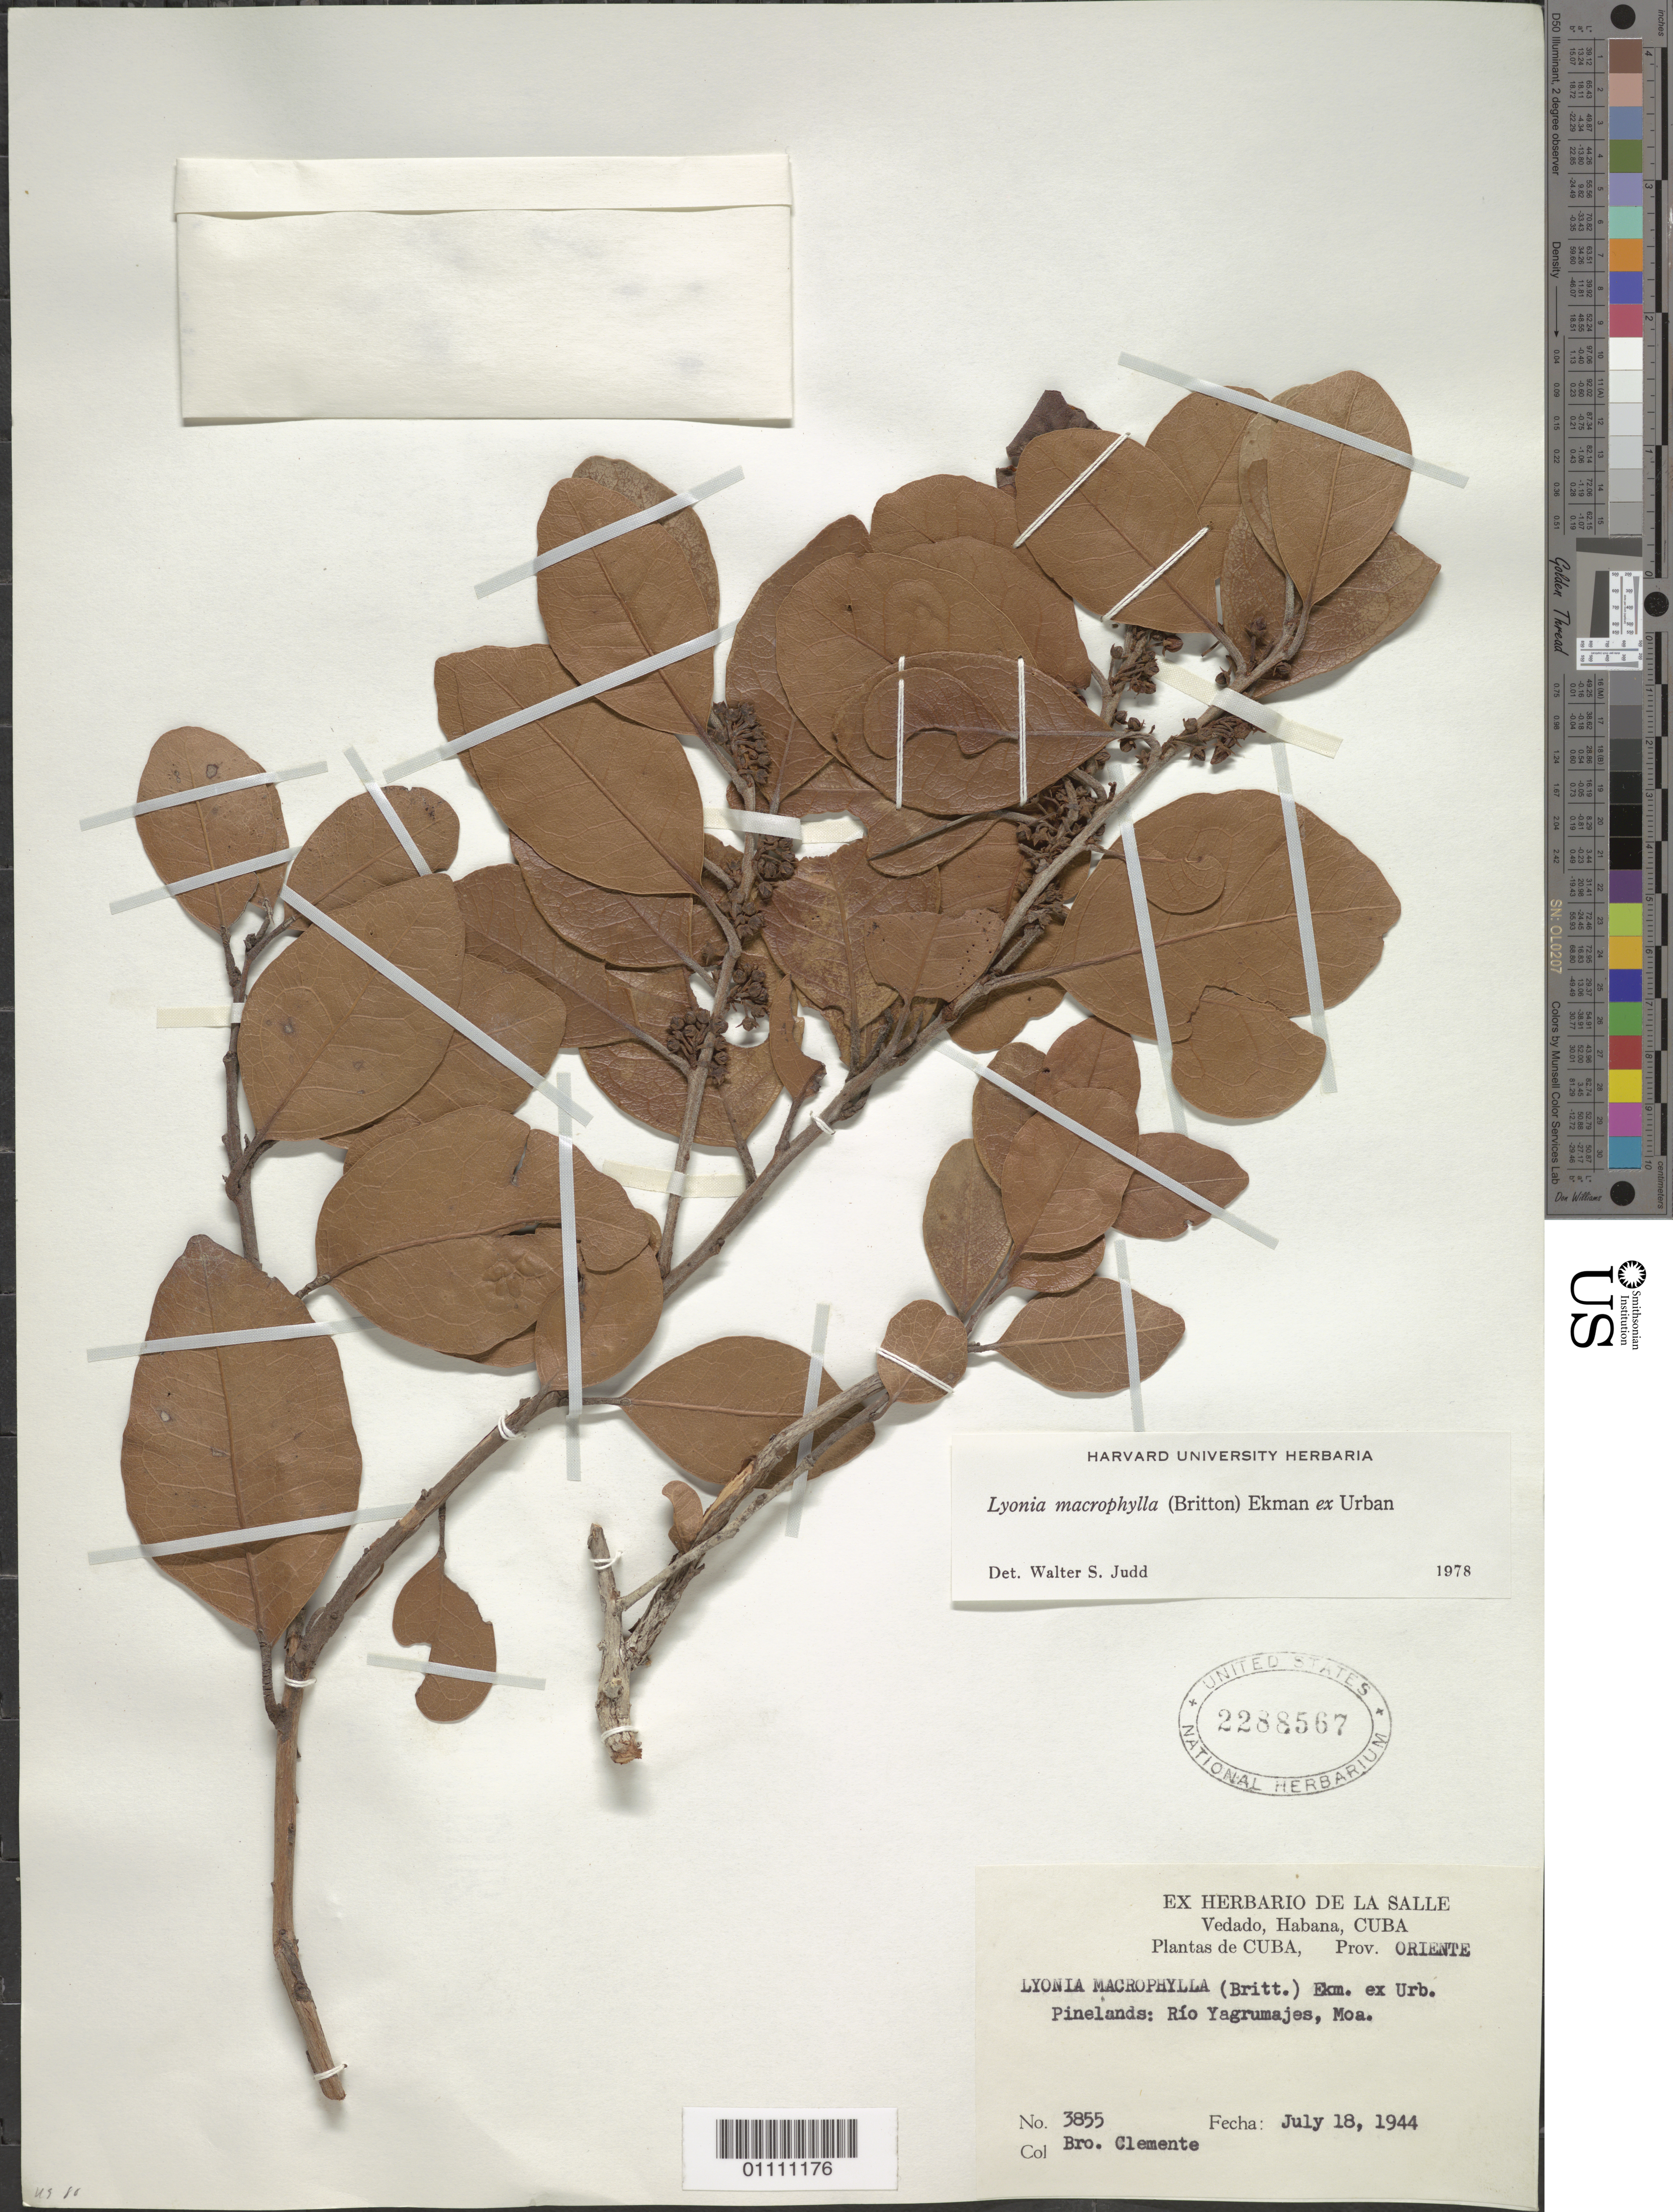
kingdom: Plantae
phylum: Tracheophyta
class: Magnoliopsida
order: Ericales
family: Ericaceae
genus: Lyonia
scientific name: Lyonia macrophylla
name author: (Britton) Ekman ex Urb.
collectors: Bro. Clemente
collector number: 3855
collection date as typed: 18 Jul 1944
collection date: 1944-07-18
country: Cuba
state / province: Holguín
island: Cuba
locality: Pinelands: Rio Yagrumajes, Moa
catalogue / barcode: US 2288567